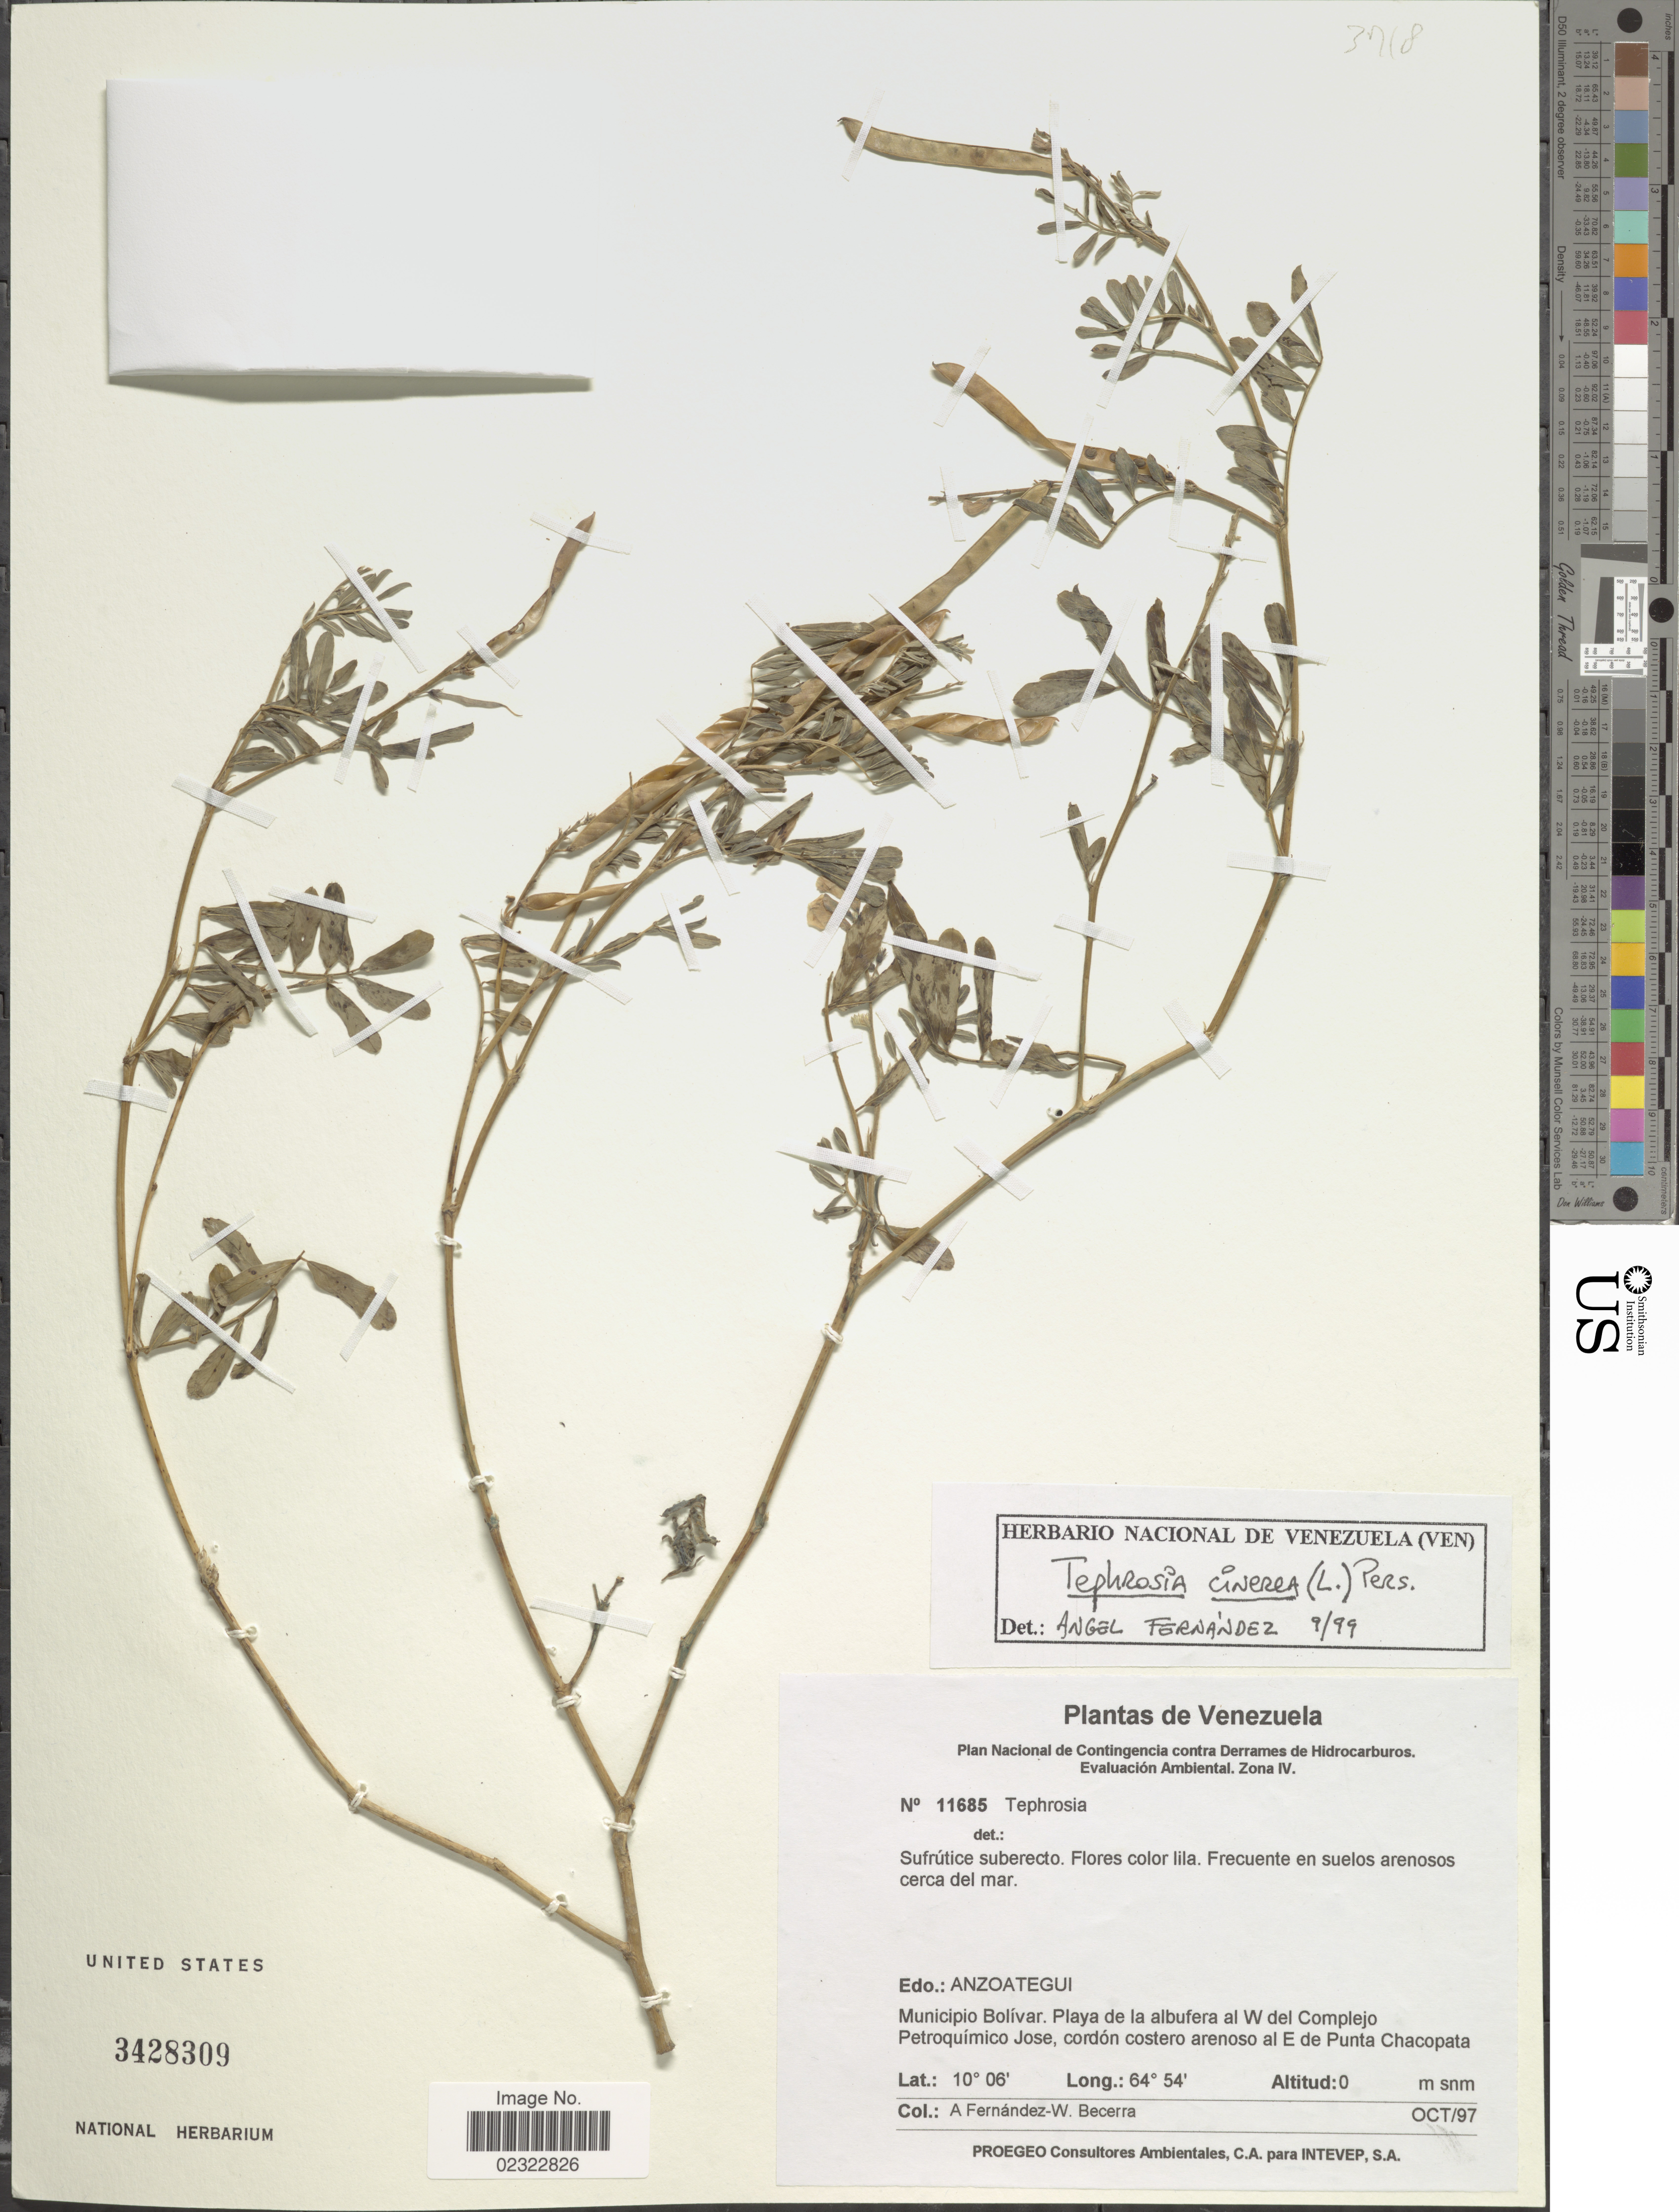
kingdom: Plantae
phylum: Tracheophyta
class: Magnoliopsida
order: Fabales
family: Fabaceae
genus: Tephrosia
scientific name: Tephrosia cinerea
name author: (L.) Pers.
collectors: Á. Fernández & W. Becerra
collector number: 11685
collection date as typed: Transcribed d/m/y: /10/97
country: Venezuela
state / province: Anzoategui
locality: Edo.: Anzoategui, Municipio Bolivar, Playa de la albufera al W del Complejo Petroquimico Jose, cordon costero arenoso al E de Punta Chacopata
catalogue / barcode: US 3428309